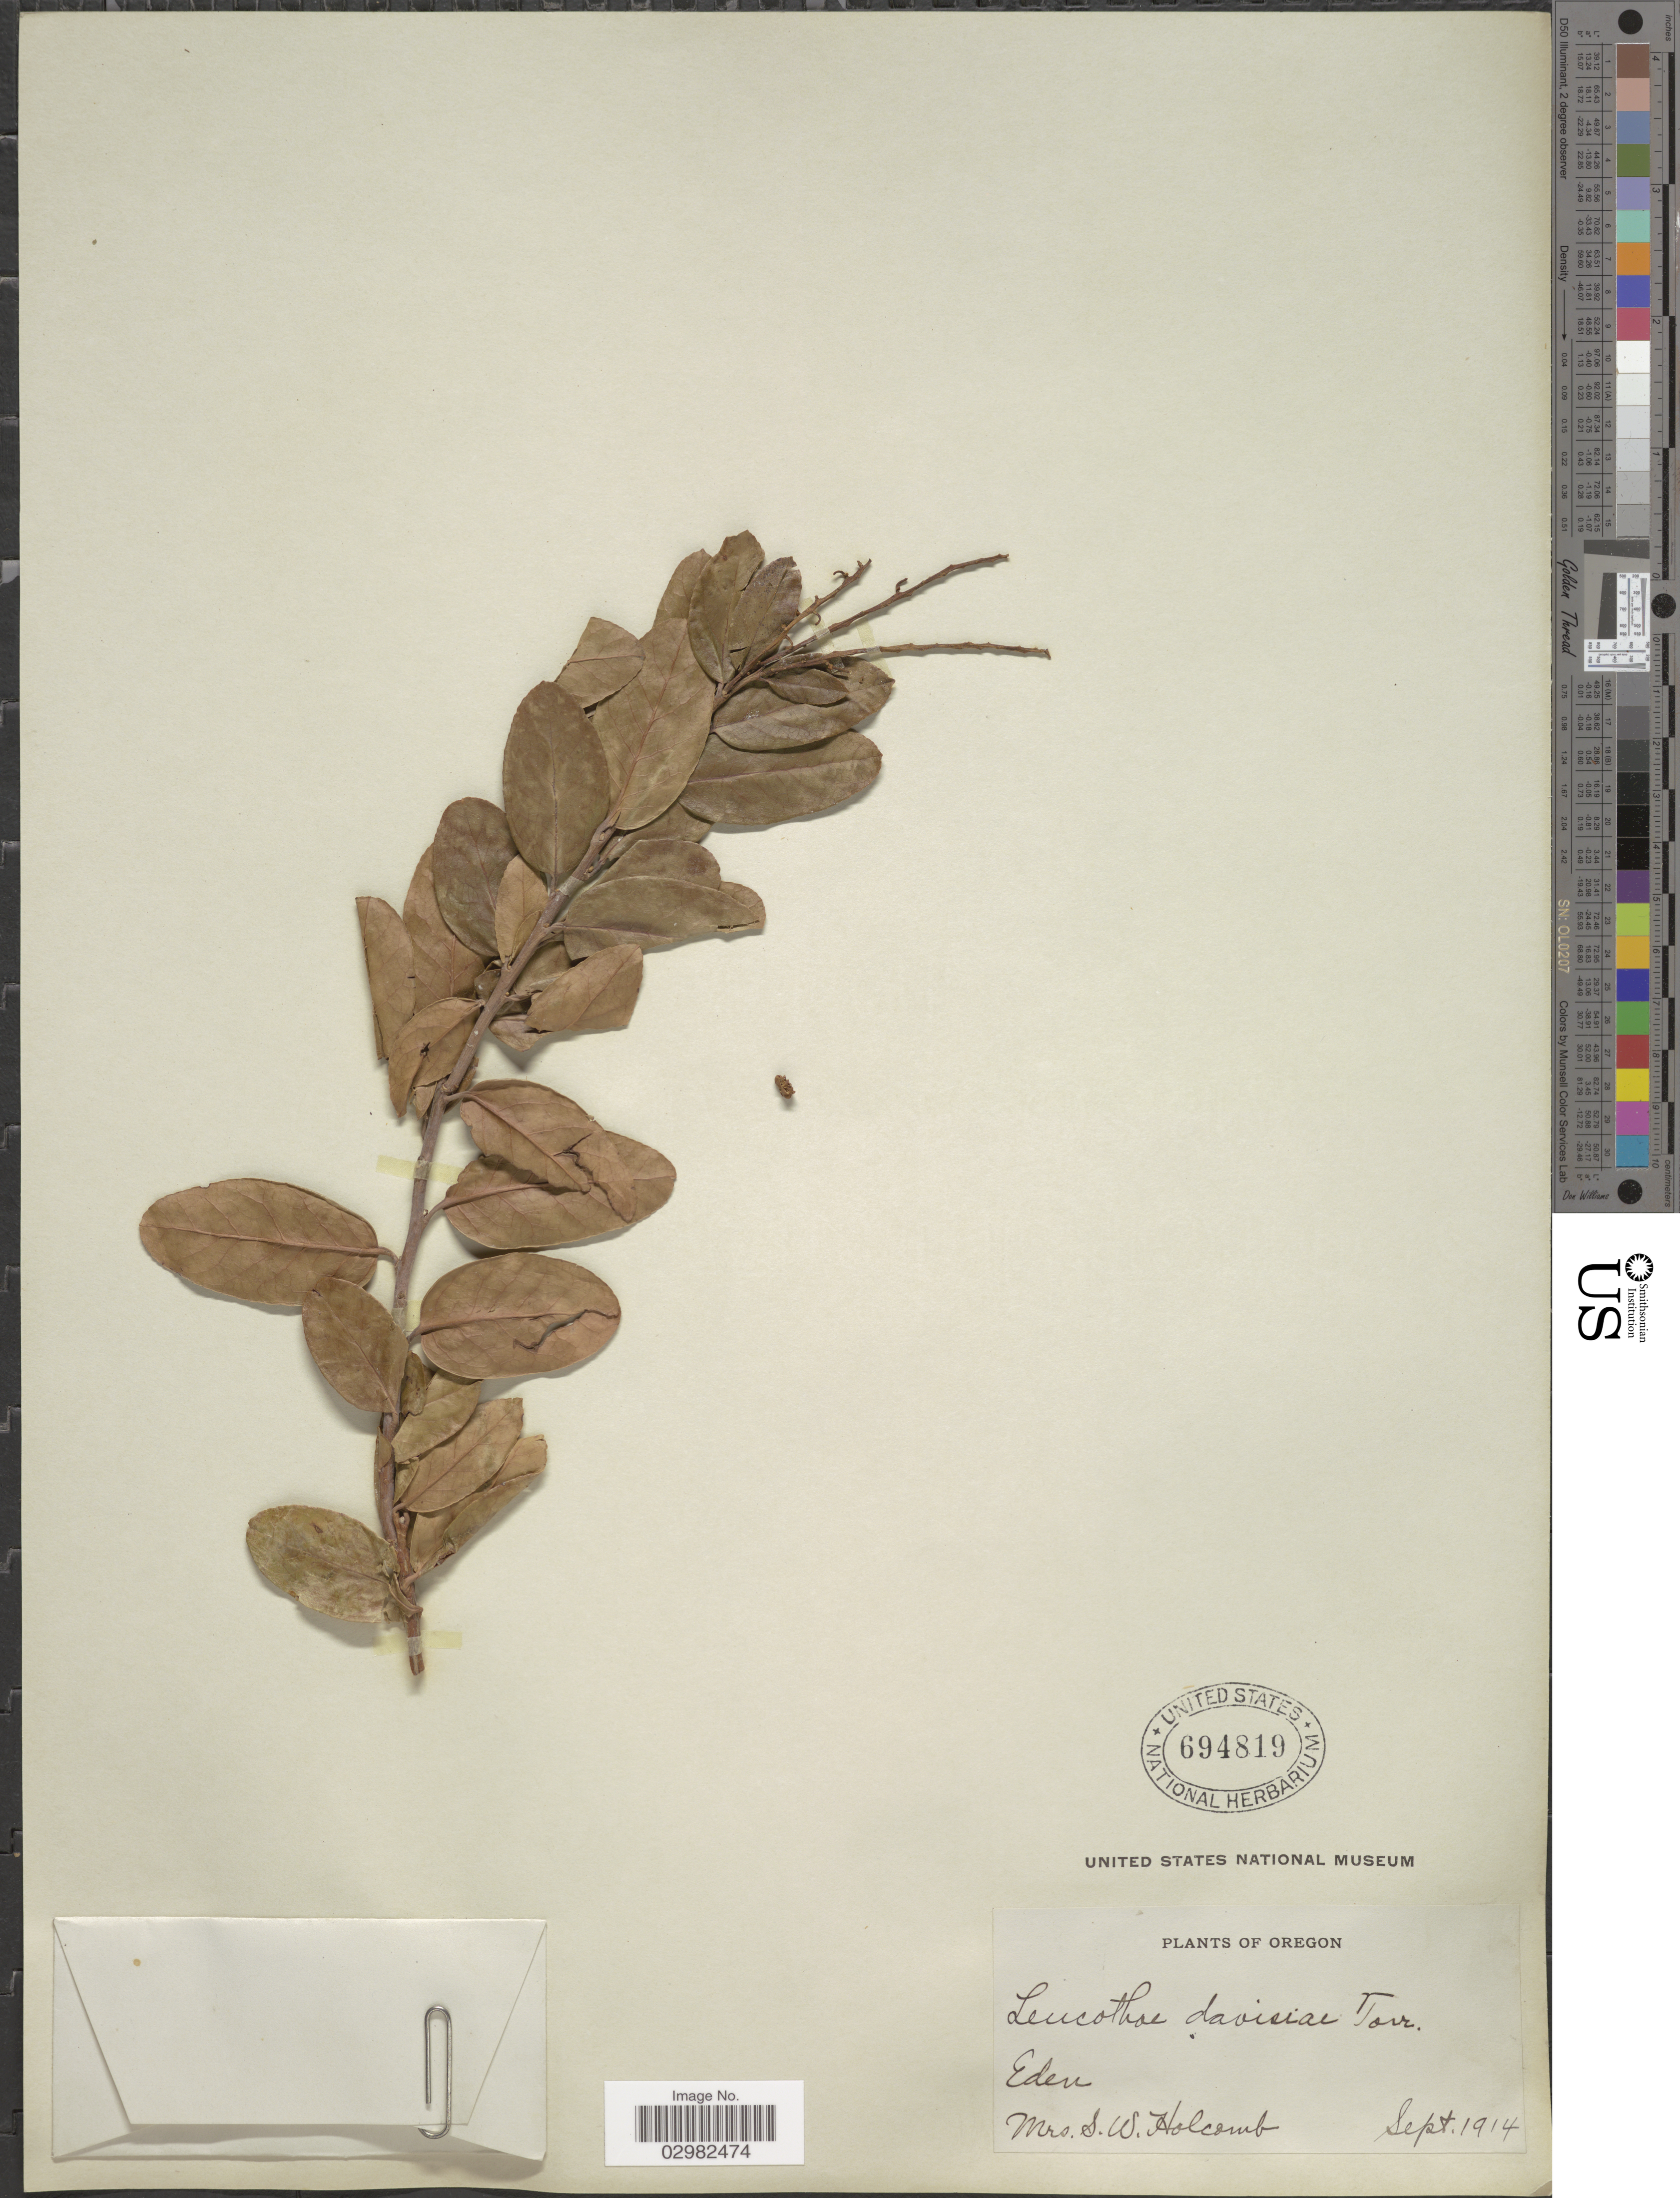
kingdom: Plantae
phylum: Tracheophyta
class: Magnoliopsida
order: Ericales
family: Ericaceae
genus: Leucothoe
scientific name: Leucothoë davisiae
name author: Torr.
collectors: S. Holcomb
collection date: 1914-09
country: United States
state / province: Oregon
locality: Eden.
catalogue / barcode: US 964819